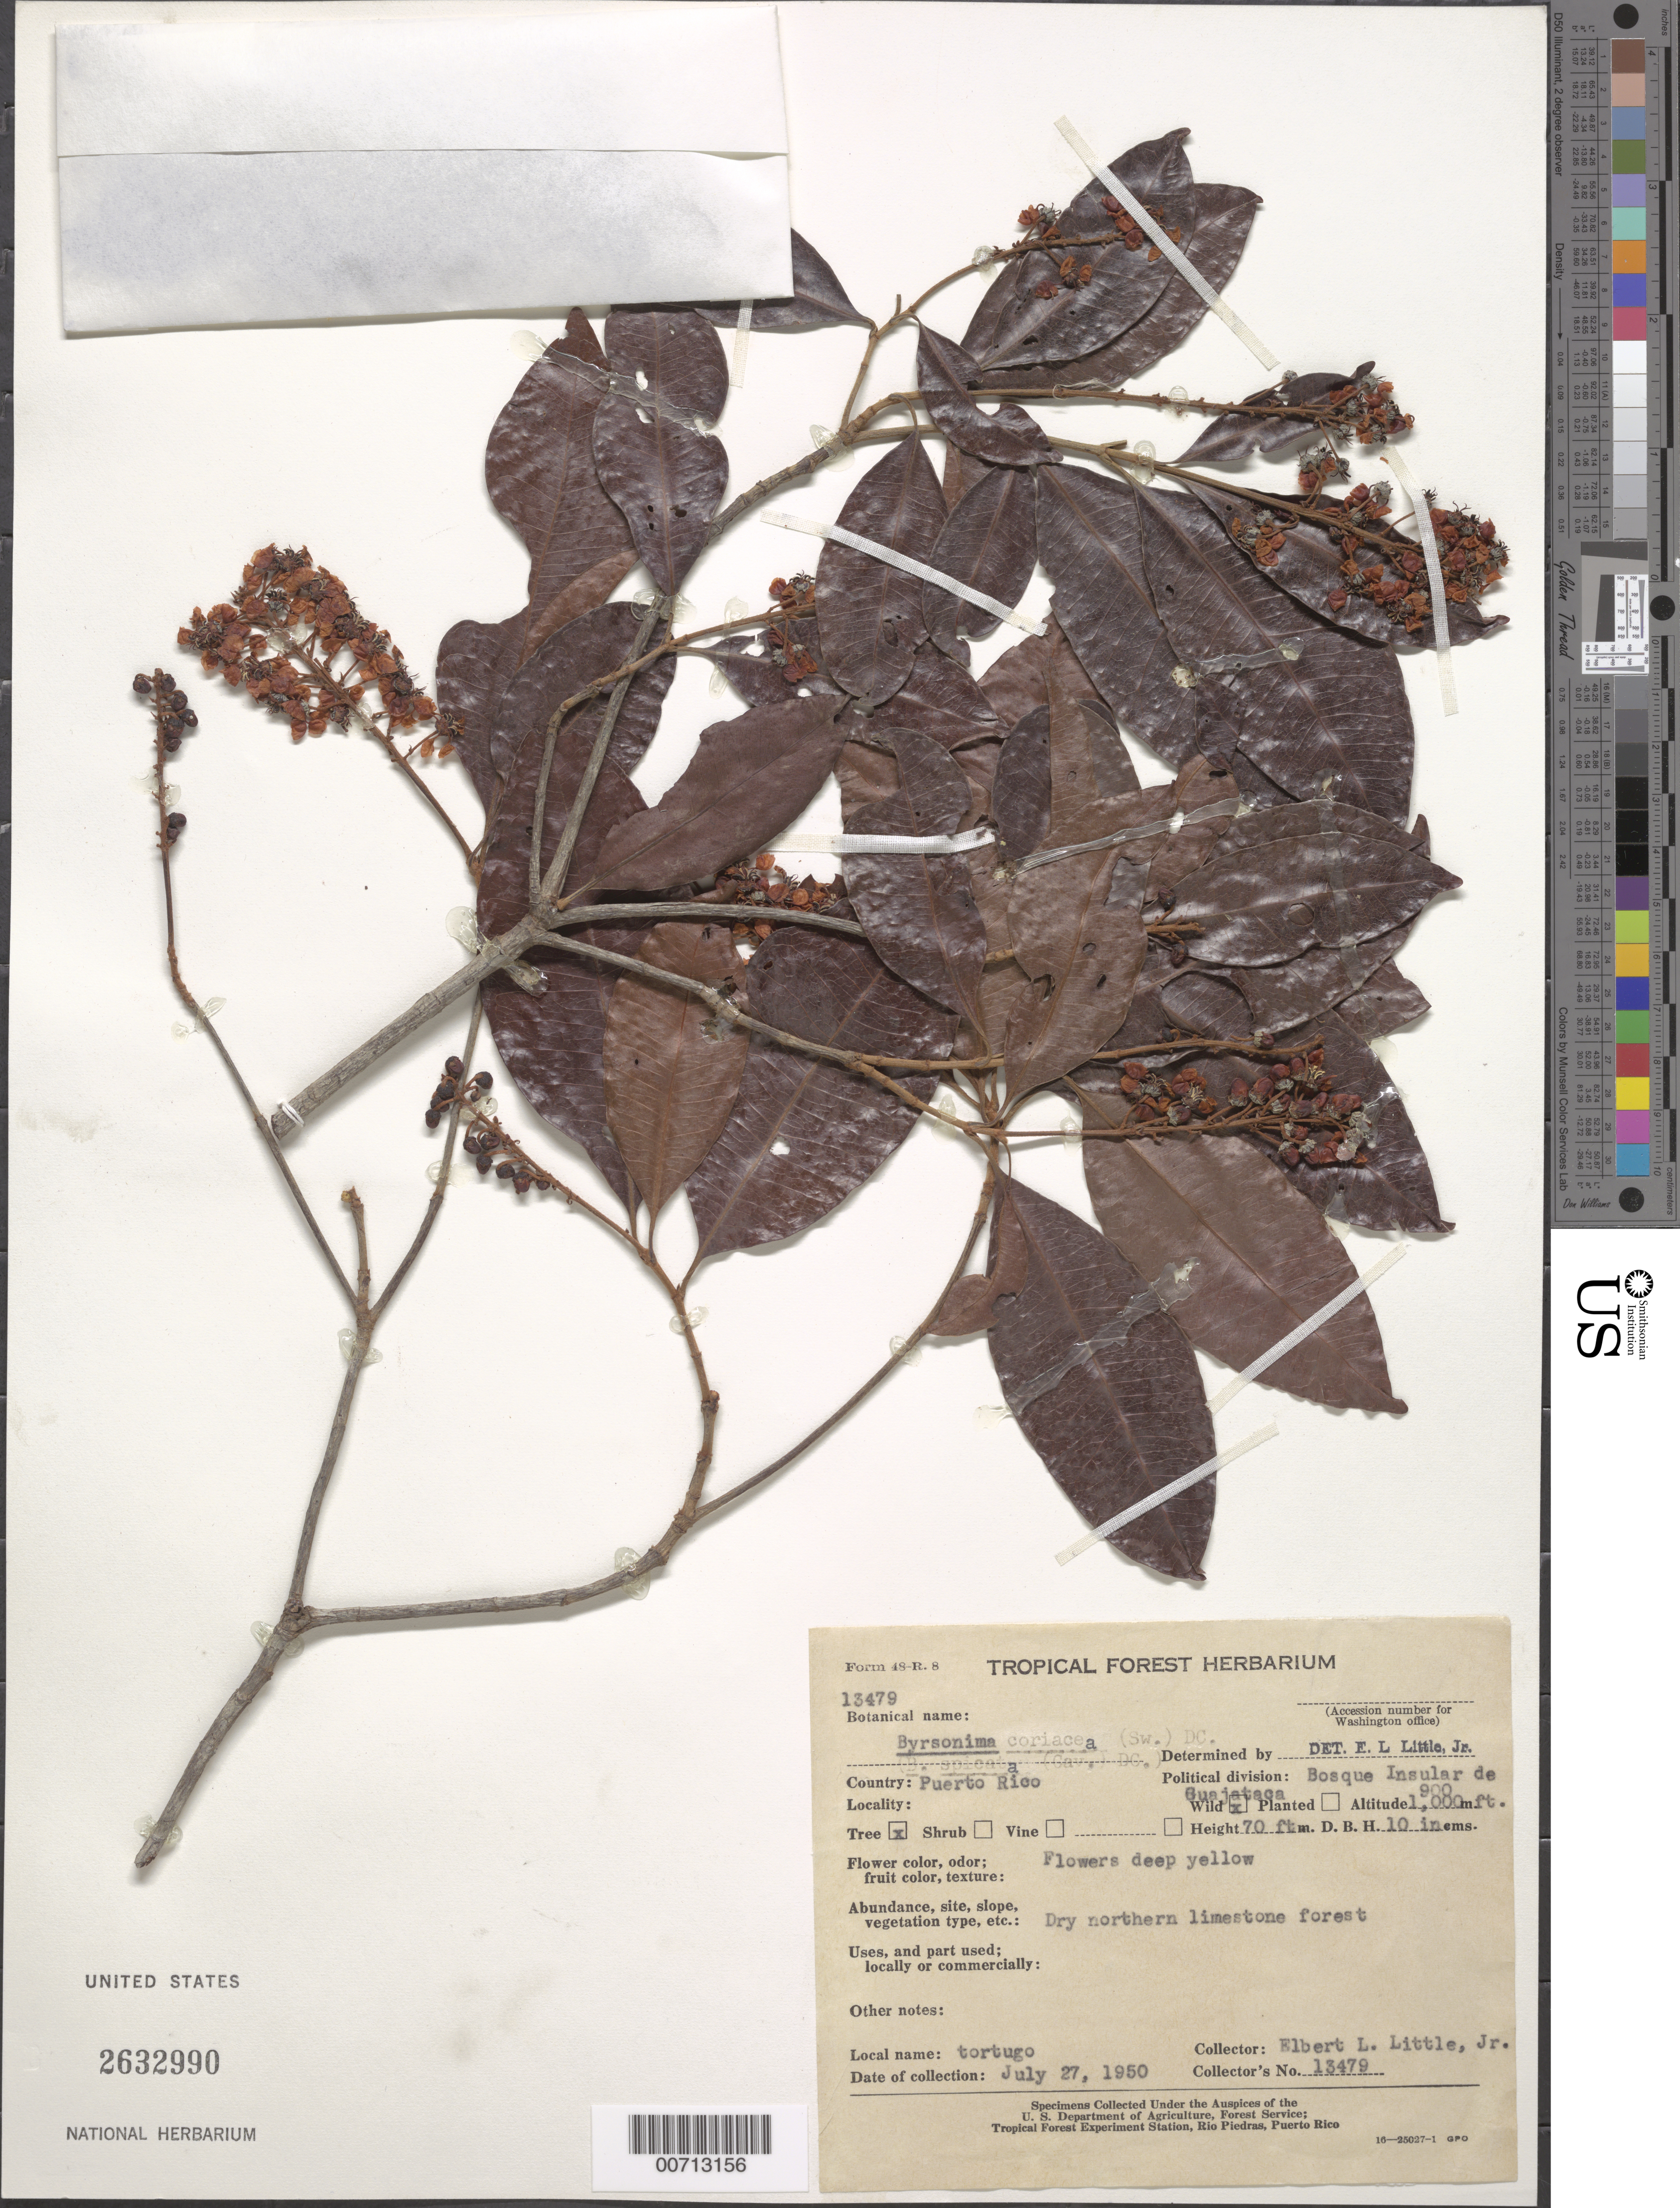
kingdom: Plantae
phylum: Tracheophyta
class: Magnoliopsida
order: Malpighiales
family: Malpighiaceae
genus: Byrsonima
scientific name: Byrsonima spicata (Cav.) DC.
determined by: Little, Elbert L., Jr., (FSSR), United States Department of Agriculture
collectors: E. L. Little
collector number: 13479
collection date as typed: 27 Jul 1950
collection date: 1950-07-27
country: Puerto Rico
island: Greater Antilles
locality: Bosque Insular de Guajataca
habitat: Dry northern limestone forest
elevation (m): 274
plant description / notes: Common name: tortugo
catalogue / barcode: US 2632990